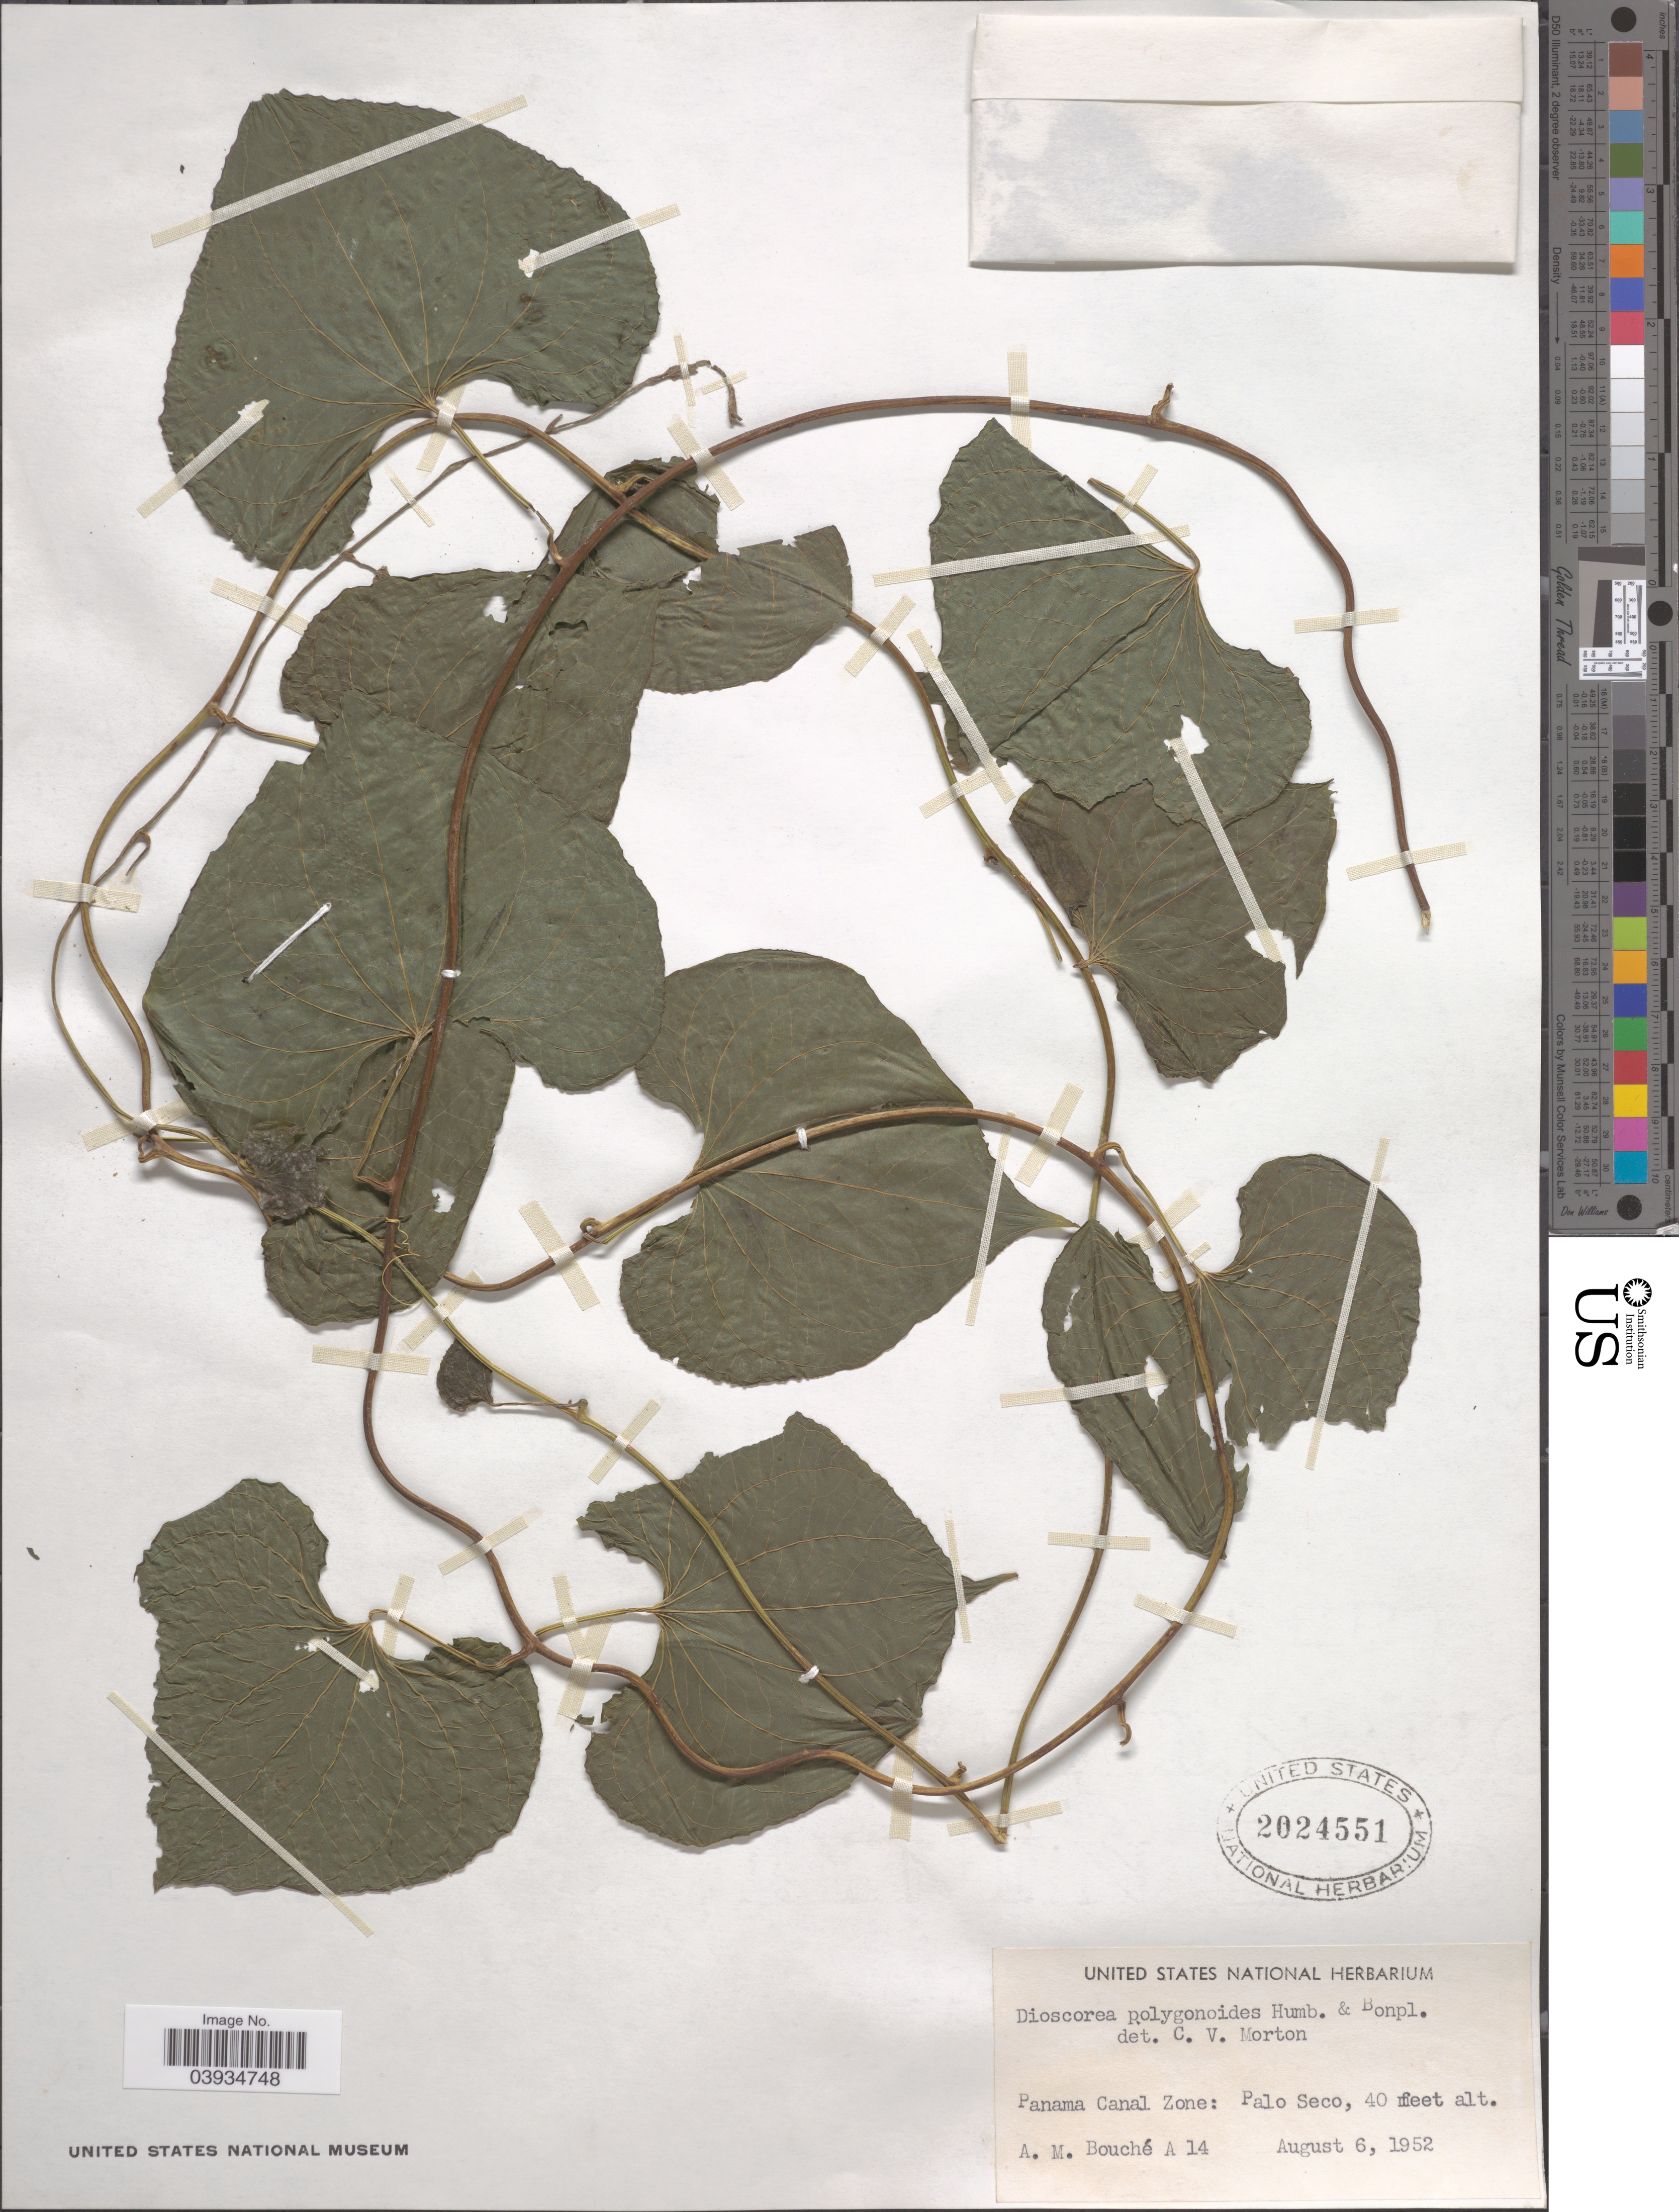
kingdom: Plantae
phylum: Tracheophyta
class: Liliopsida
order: Dioscoreales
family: Dioscoreaceae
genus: Dioscorea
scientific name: Dioscorea polygonoides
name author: Humb. & Bonpl. ex Willd.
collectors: A. Bouche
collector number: A14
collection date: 1952-08-06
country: Panama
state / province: Colón / Panamá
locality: Canal Zone: Palo Seco.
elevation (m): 12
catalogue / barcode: US 2024551